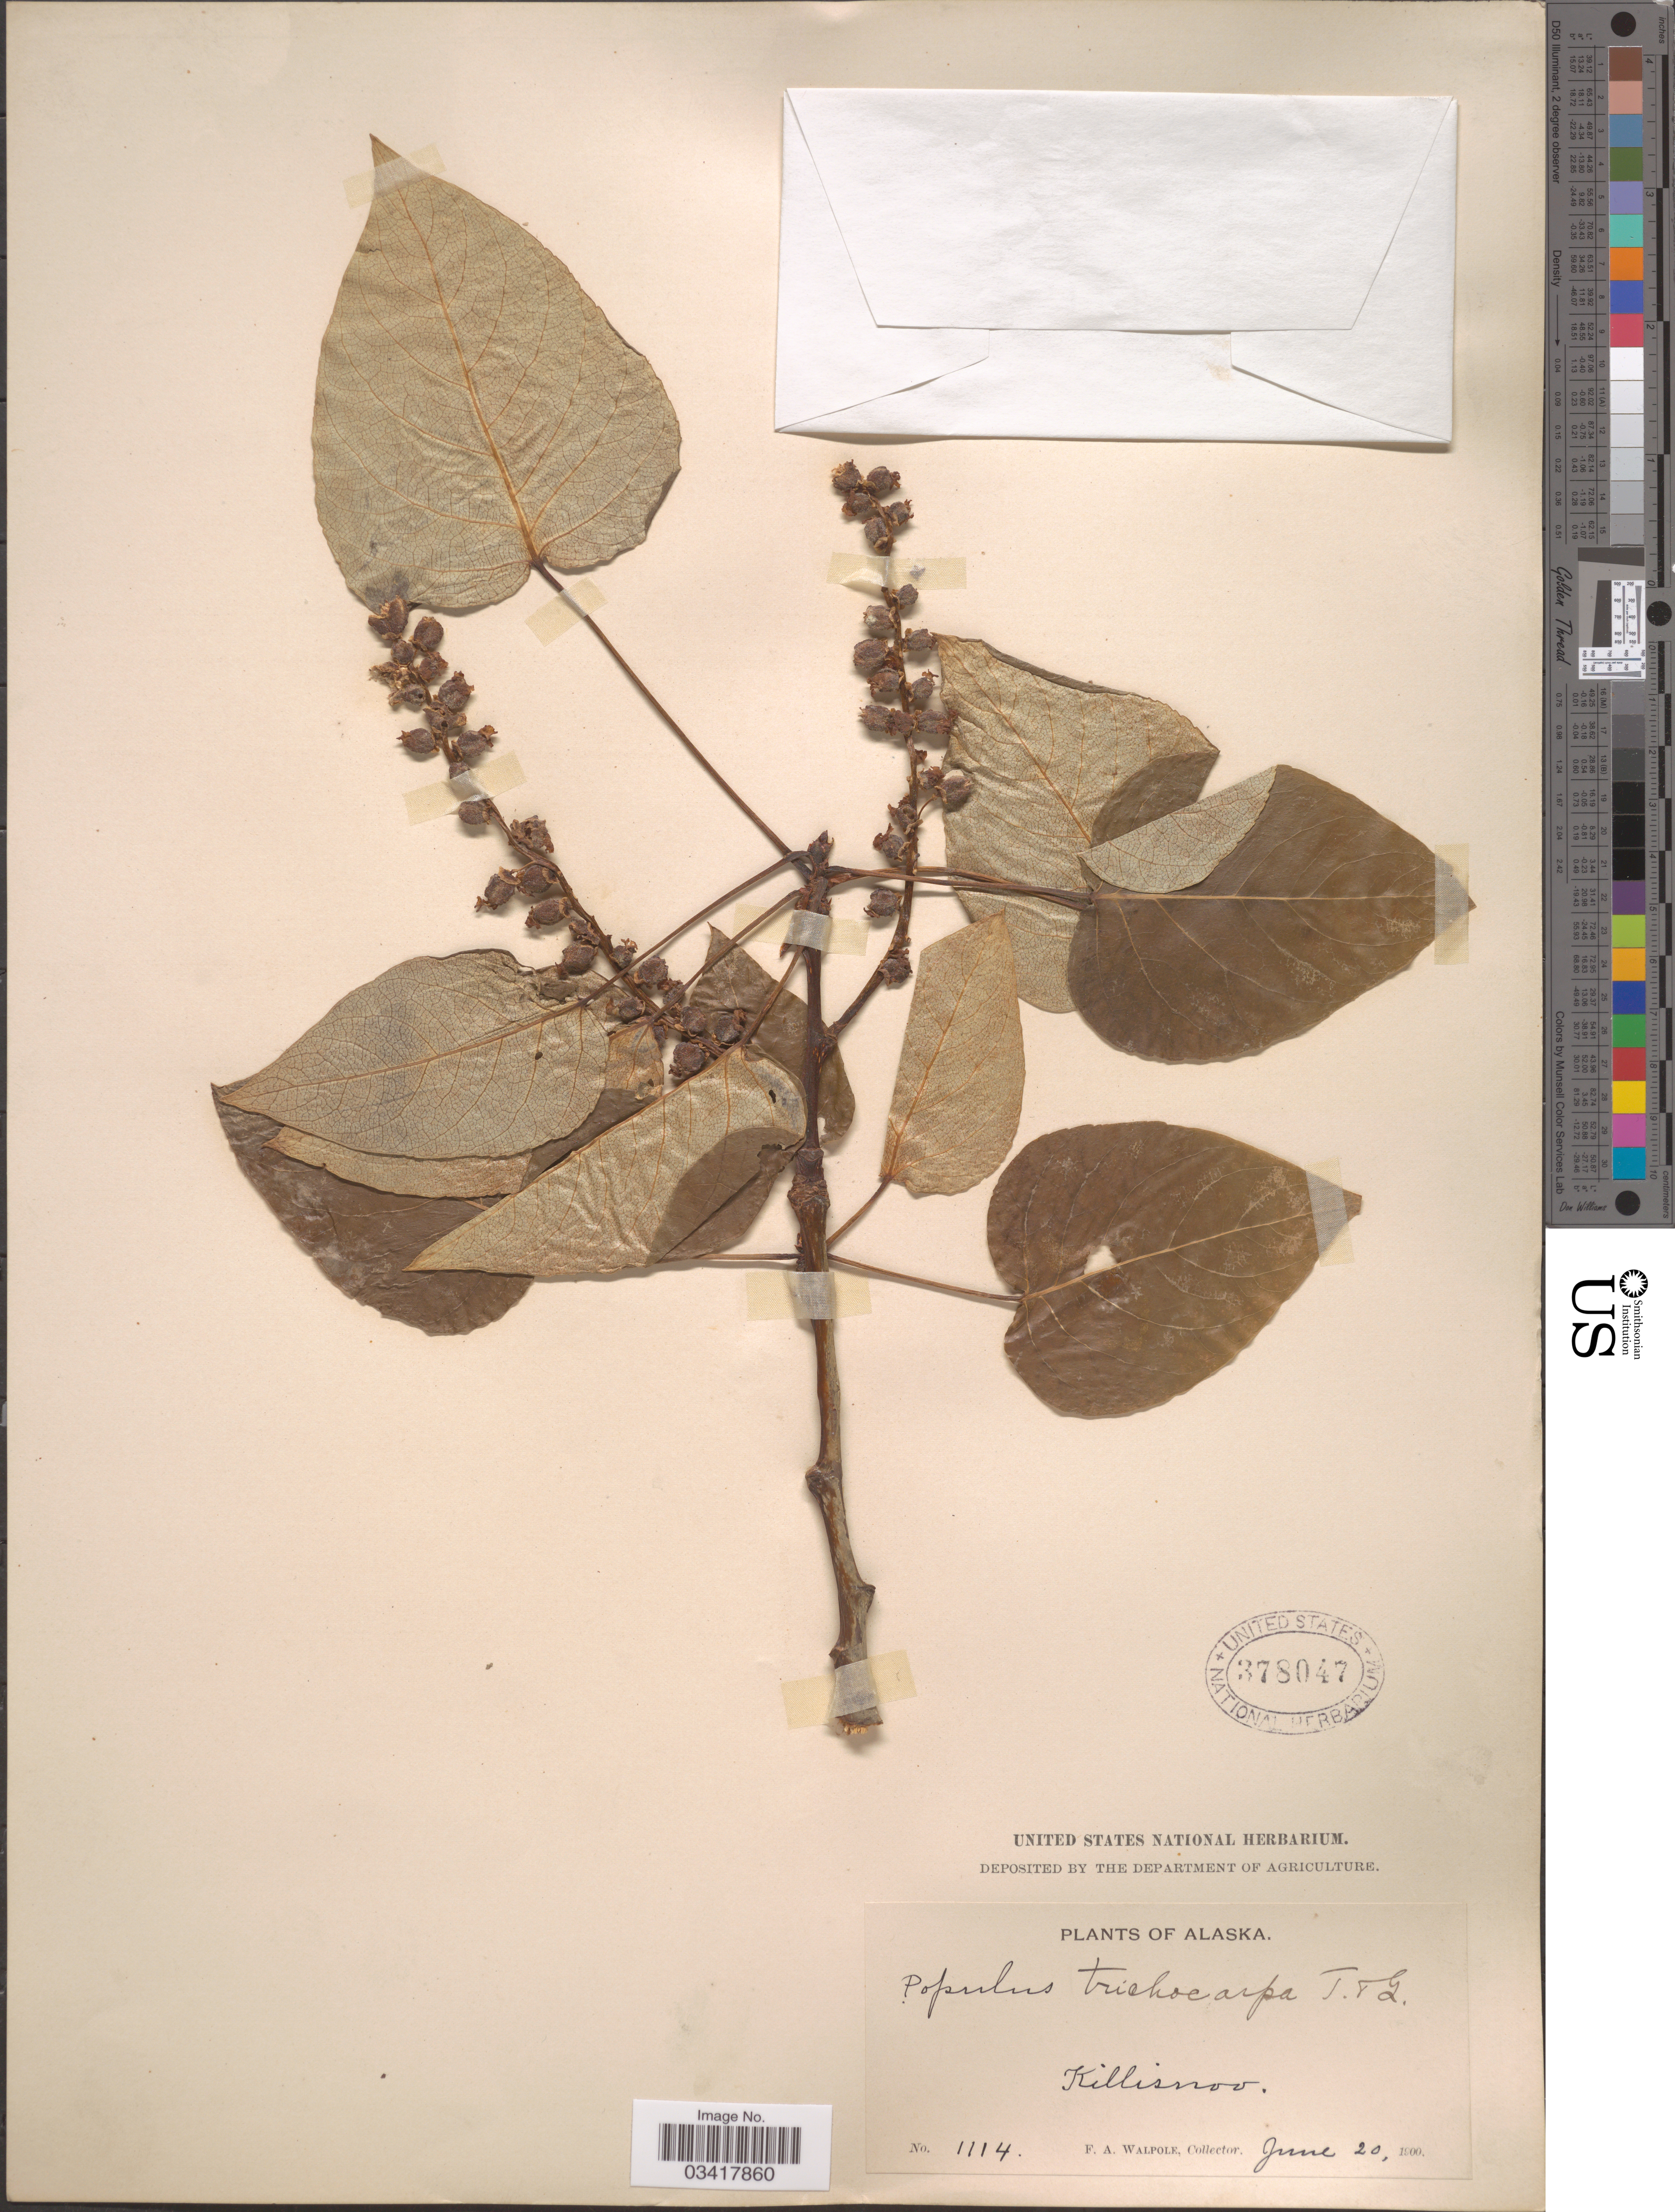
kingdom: Plantae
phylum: Tracheophyta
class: Magnoliopsida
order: Malpighiales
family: Salicaceae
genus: Populus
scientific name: Populus trichocarpa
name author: Torr. & A. Gray ex W. Hook.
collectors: F. Walpole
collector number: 1114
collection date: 1900-06-20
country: United States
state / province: Alaska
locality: Killisnoo.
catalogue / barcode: US 378047